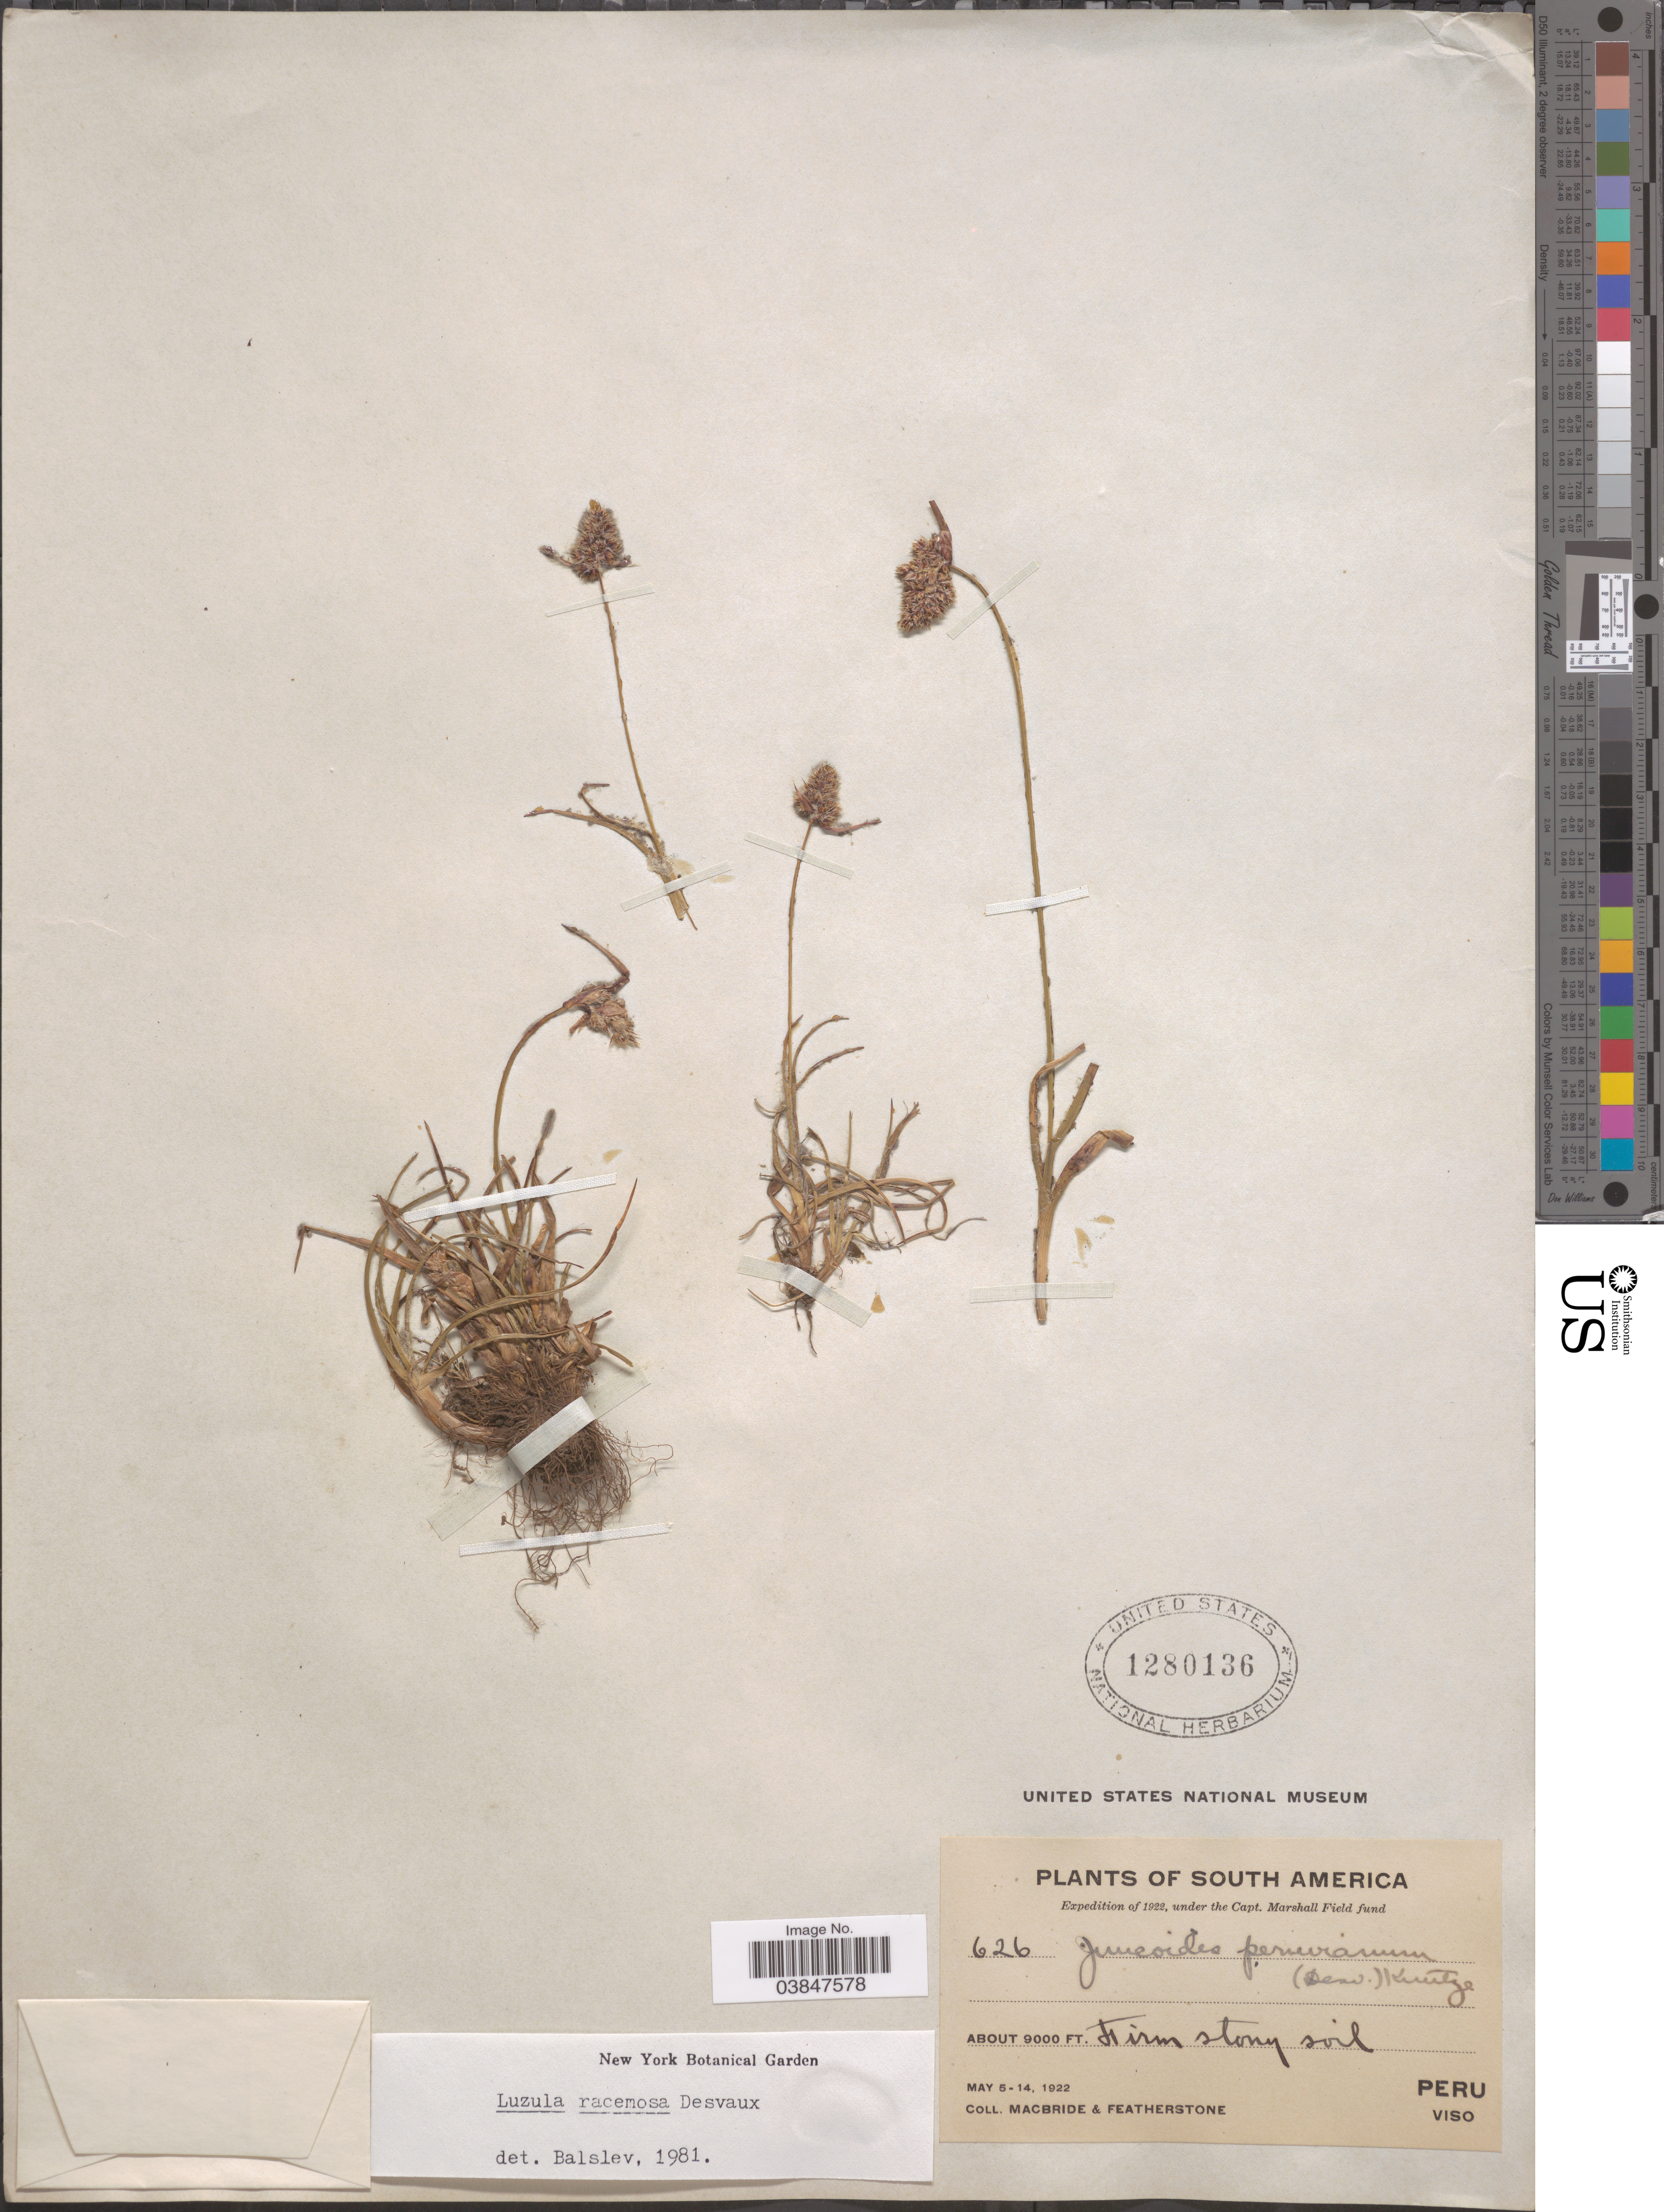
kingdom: Plantae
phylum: Tracheophyta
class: Liliopsida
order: Poales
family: Juncaceae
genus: Luzula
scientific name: Luzula racemosa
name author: Desv.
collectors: Macbride, -- & -. Featherstone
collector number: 626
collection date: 1922-05-05/1922-05-14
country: Peru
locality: Viso.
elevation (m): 2743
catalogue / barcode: US 1280136